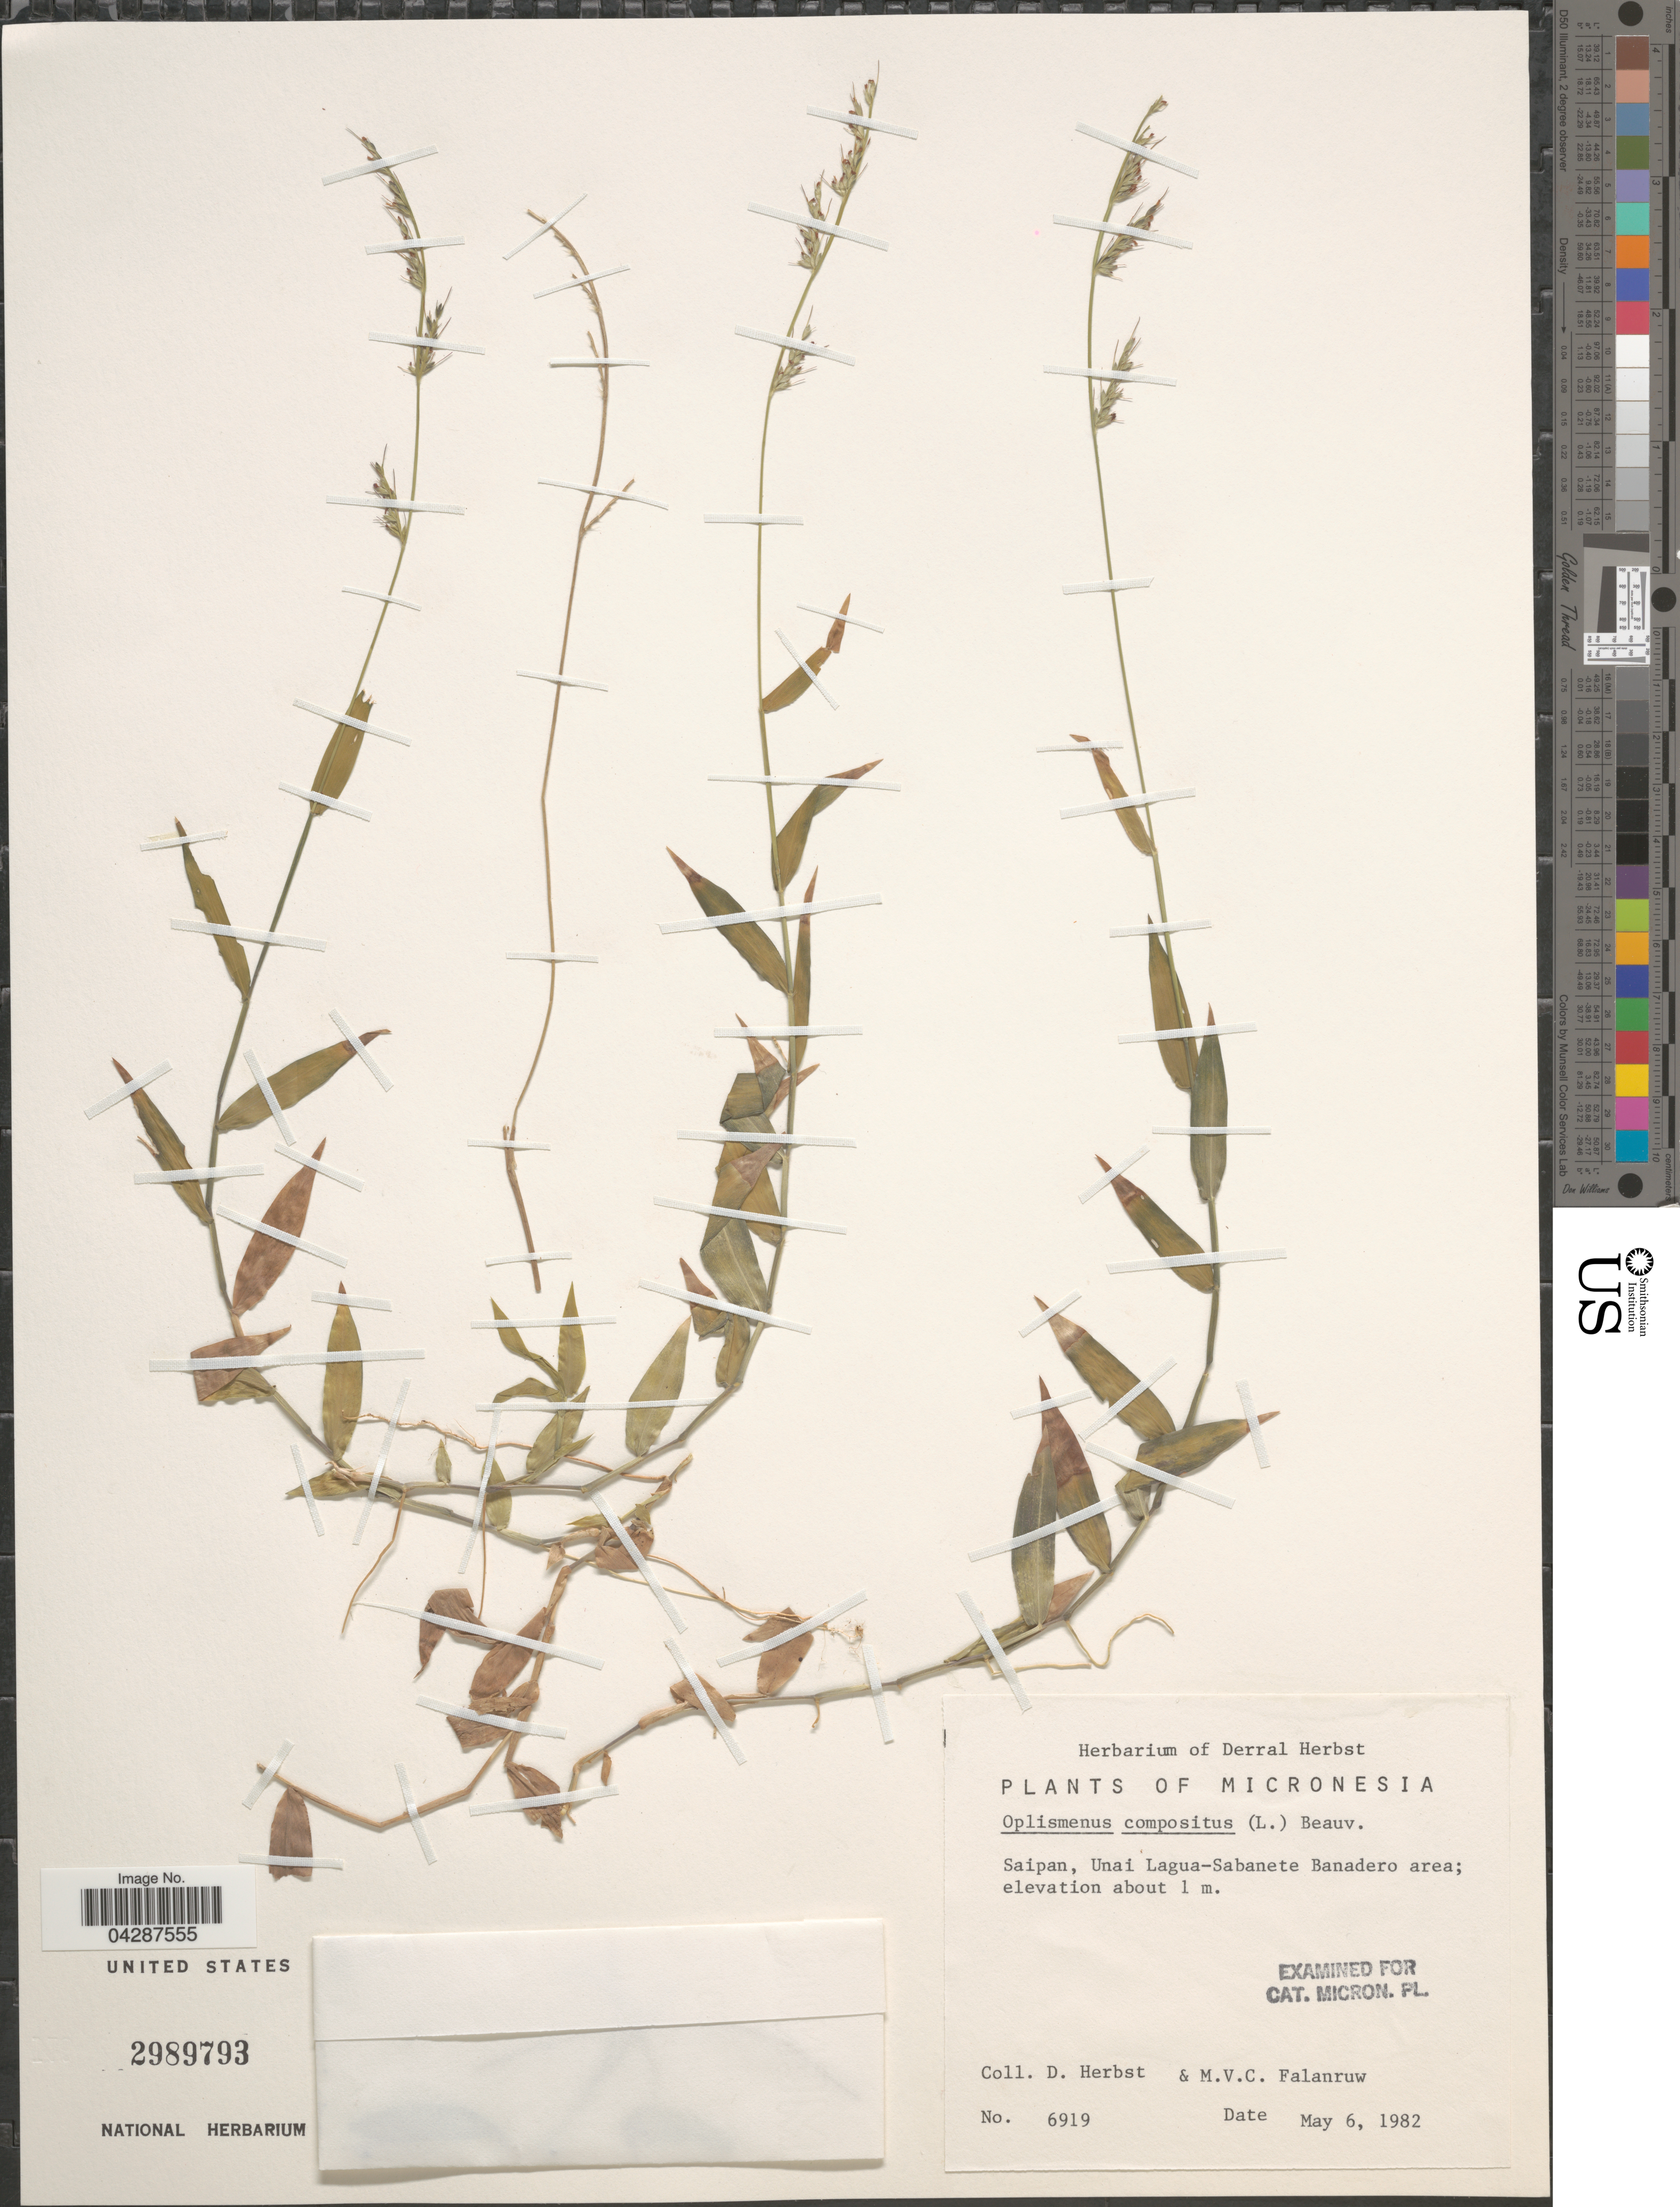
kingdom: Plantae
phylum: Tracheophyta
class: Liliopsida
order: Poales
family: Poaceae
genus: Oplismenus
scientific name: Oplismenus compositus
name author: (L.) P. Beauv.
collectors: D. Herbst & M. V. Falanruw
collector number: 6919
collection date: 1982-05-06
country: Northern Mariana Islands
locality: Micronesia. Saipan, Unai Lagua-Sabanete Banadero area.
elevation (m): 1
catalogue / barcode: US 2989793